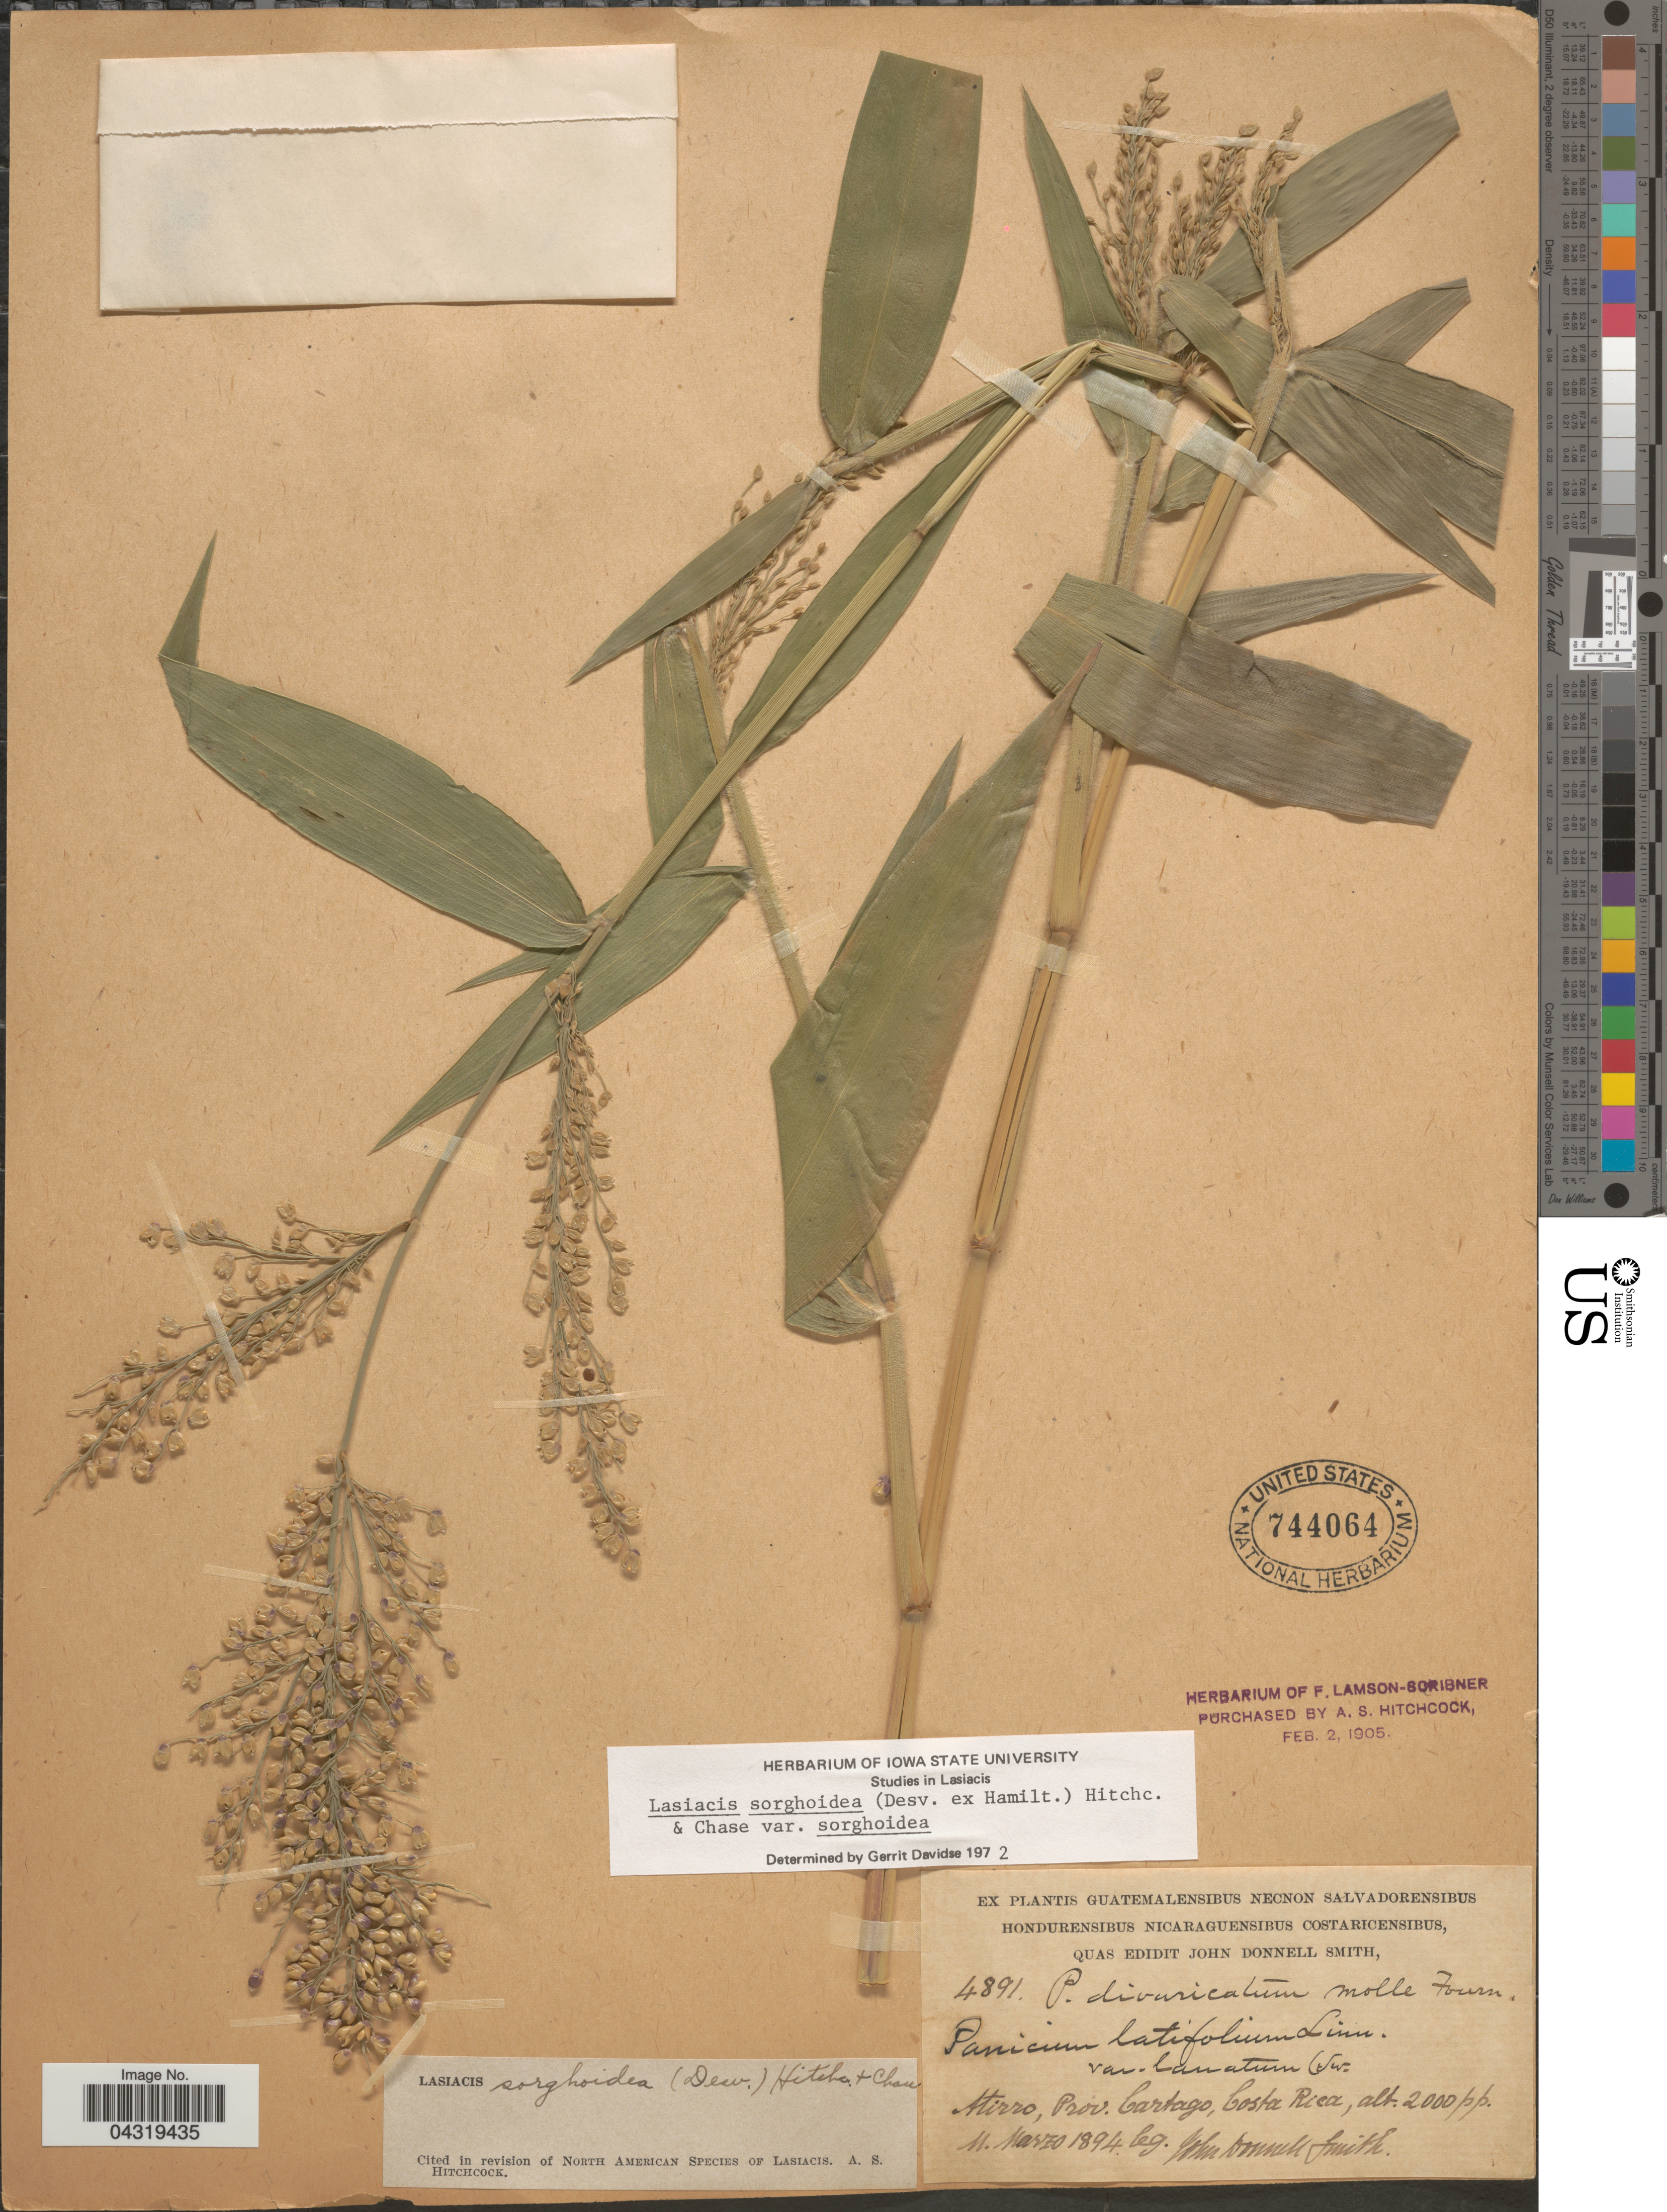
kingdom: Plantae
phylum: Tracheophyta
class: Liliopsida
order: Poales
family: Poaceae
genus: Lasiacis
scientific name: Lasiacis sorghoidea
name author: (Desv. ex Ham.) Hitchc. & Chase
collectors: J. Donnell Smith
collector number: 4891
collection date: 1894-03-11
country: Costa Rica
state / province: Cartago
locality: Atirro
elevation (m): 610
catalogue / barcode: US 744064